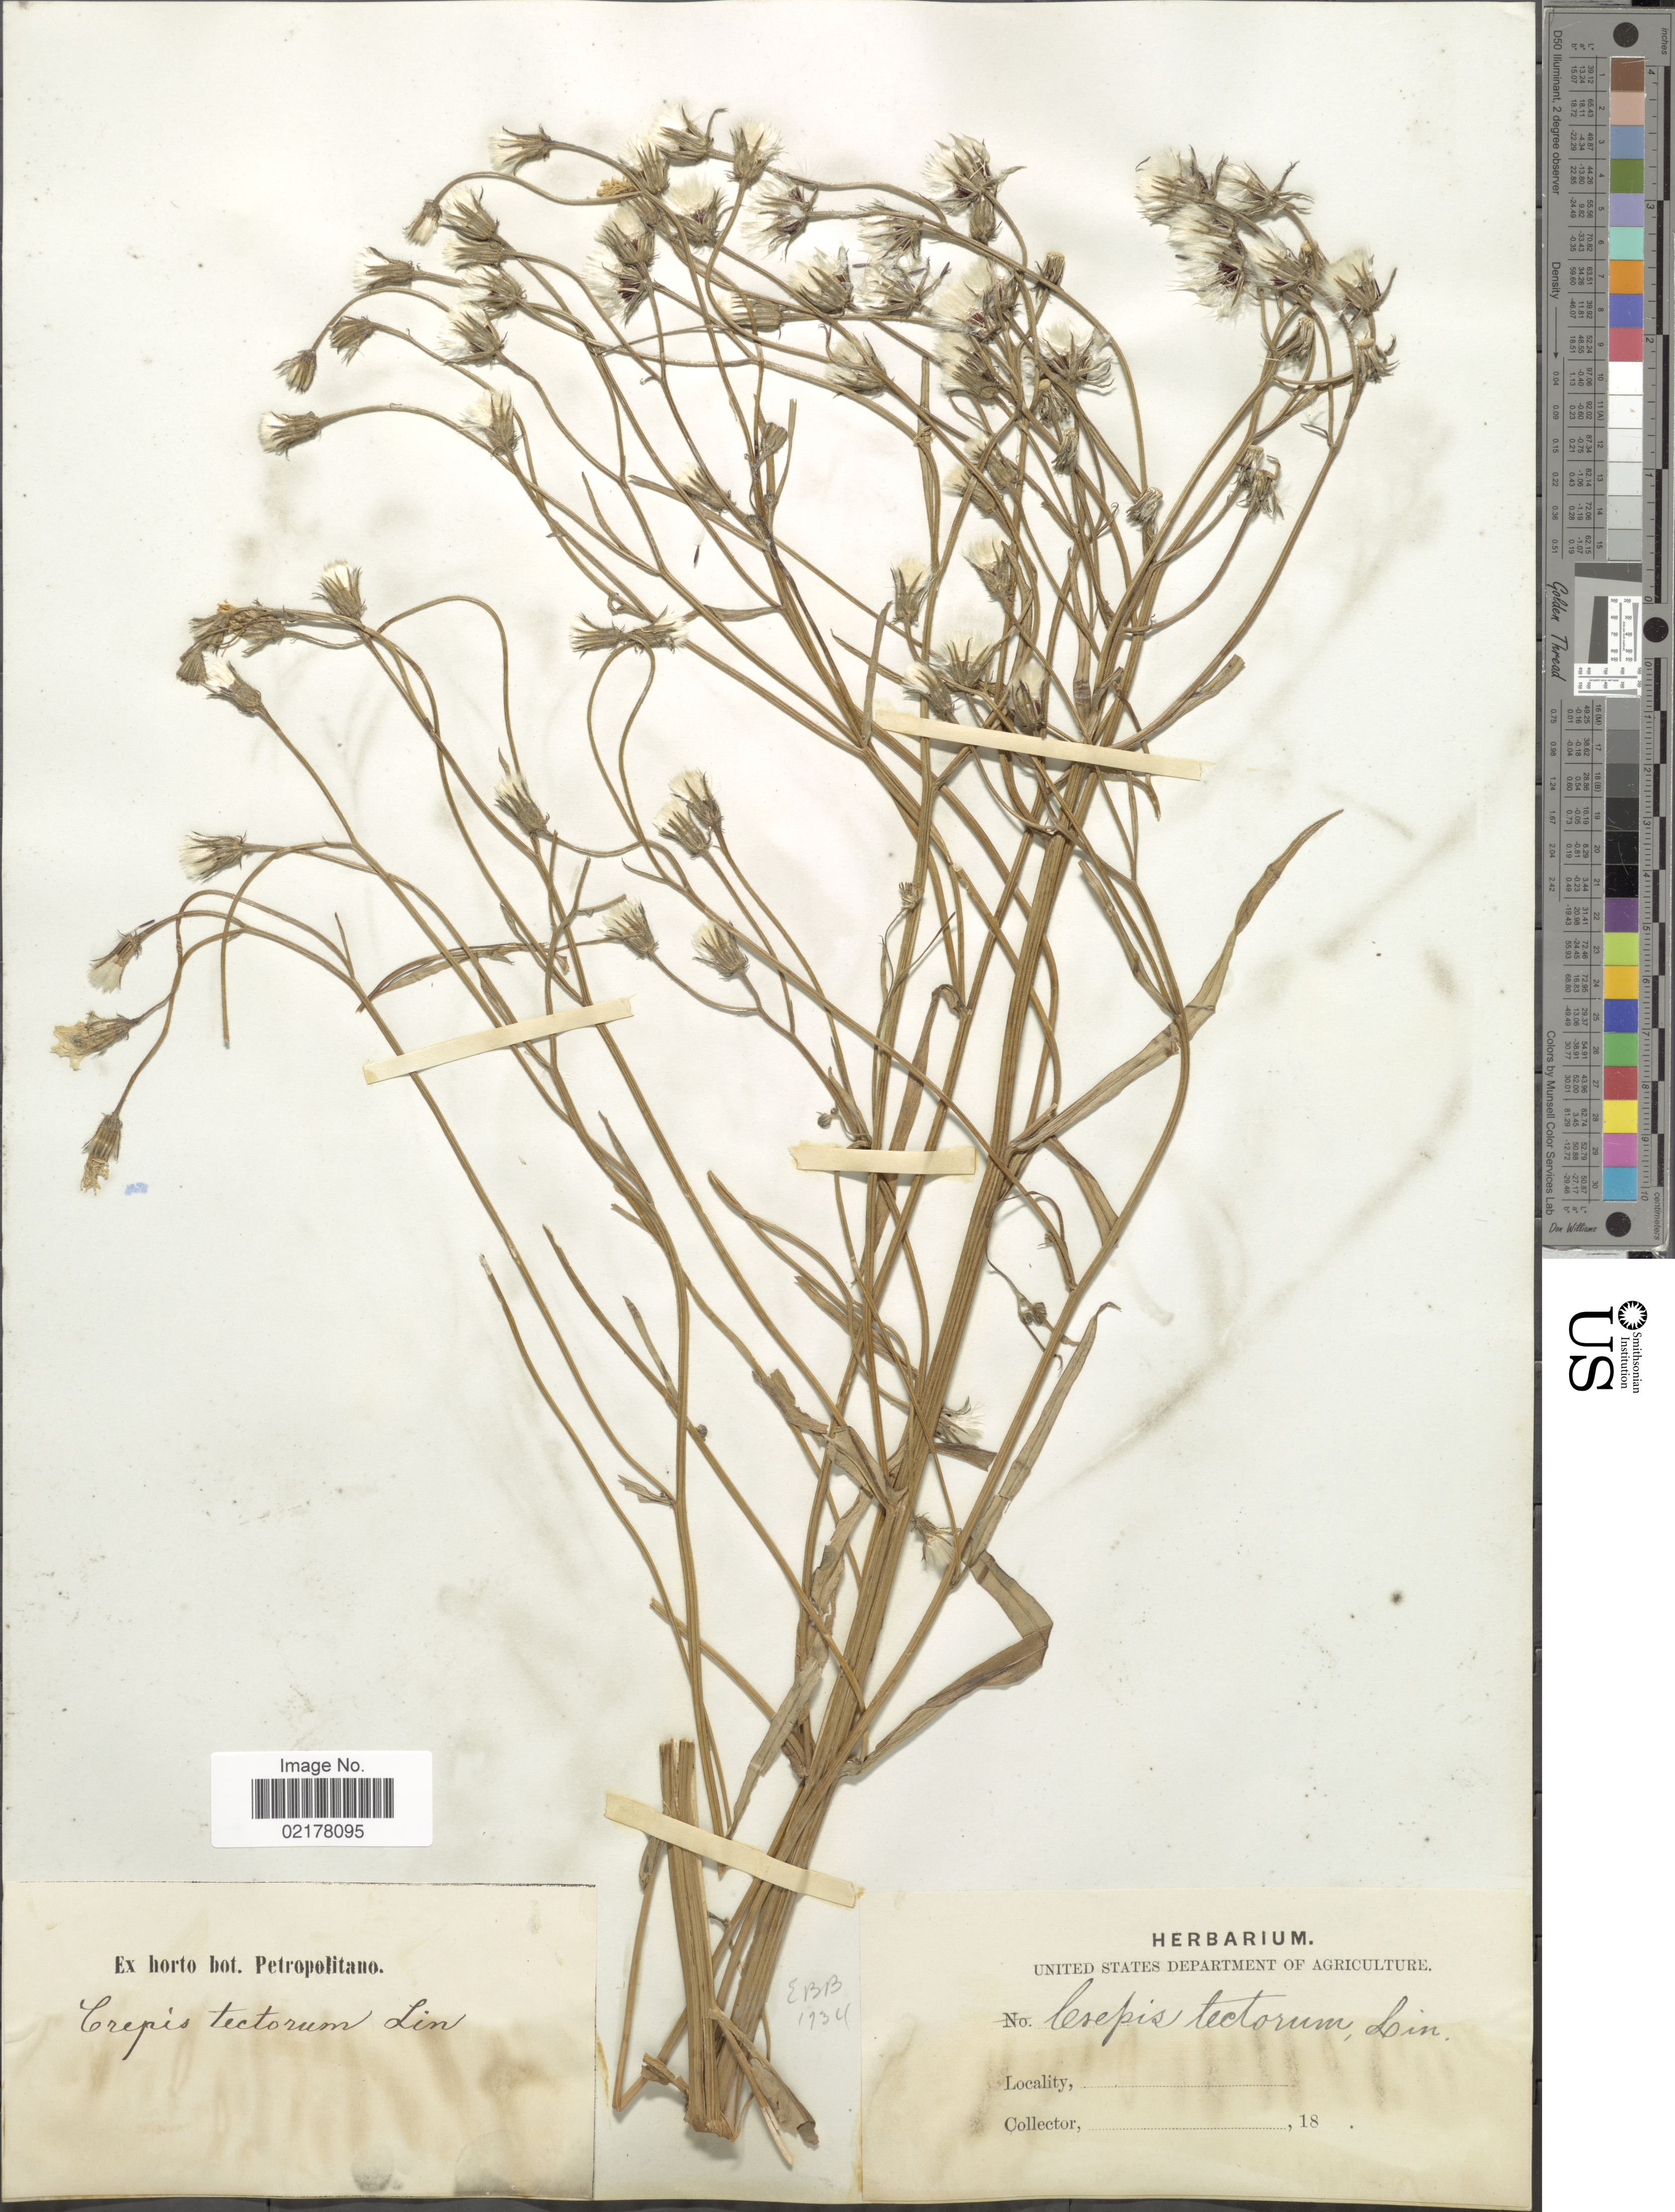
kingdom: Plantae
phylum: Tracheophyta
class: Magnoliopsida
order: Asterales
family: Asteraceae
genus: Crepis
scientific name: Crepis tectorum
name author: L.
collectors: ex Horto Bot. Petropolitano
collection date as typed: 18